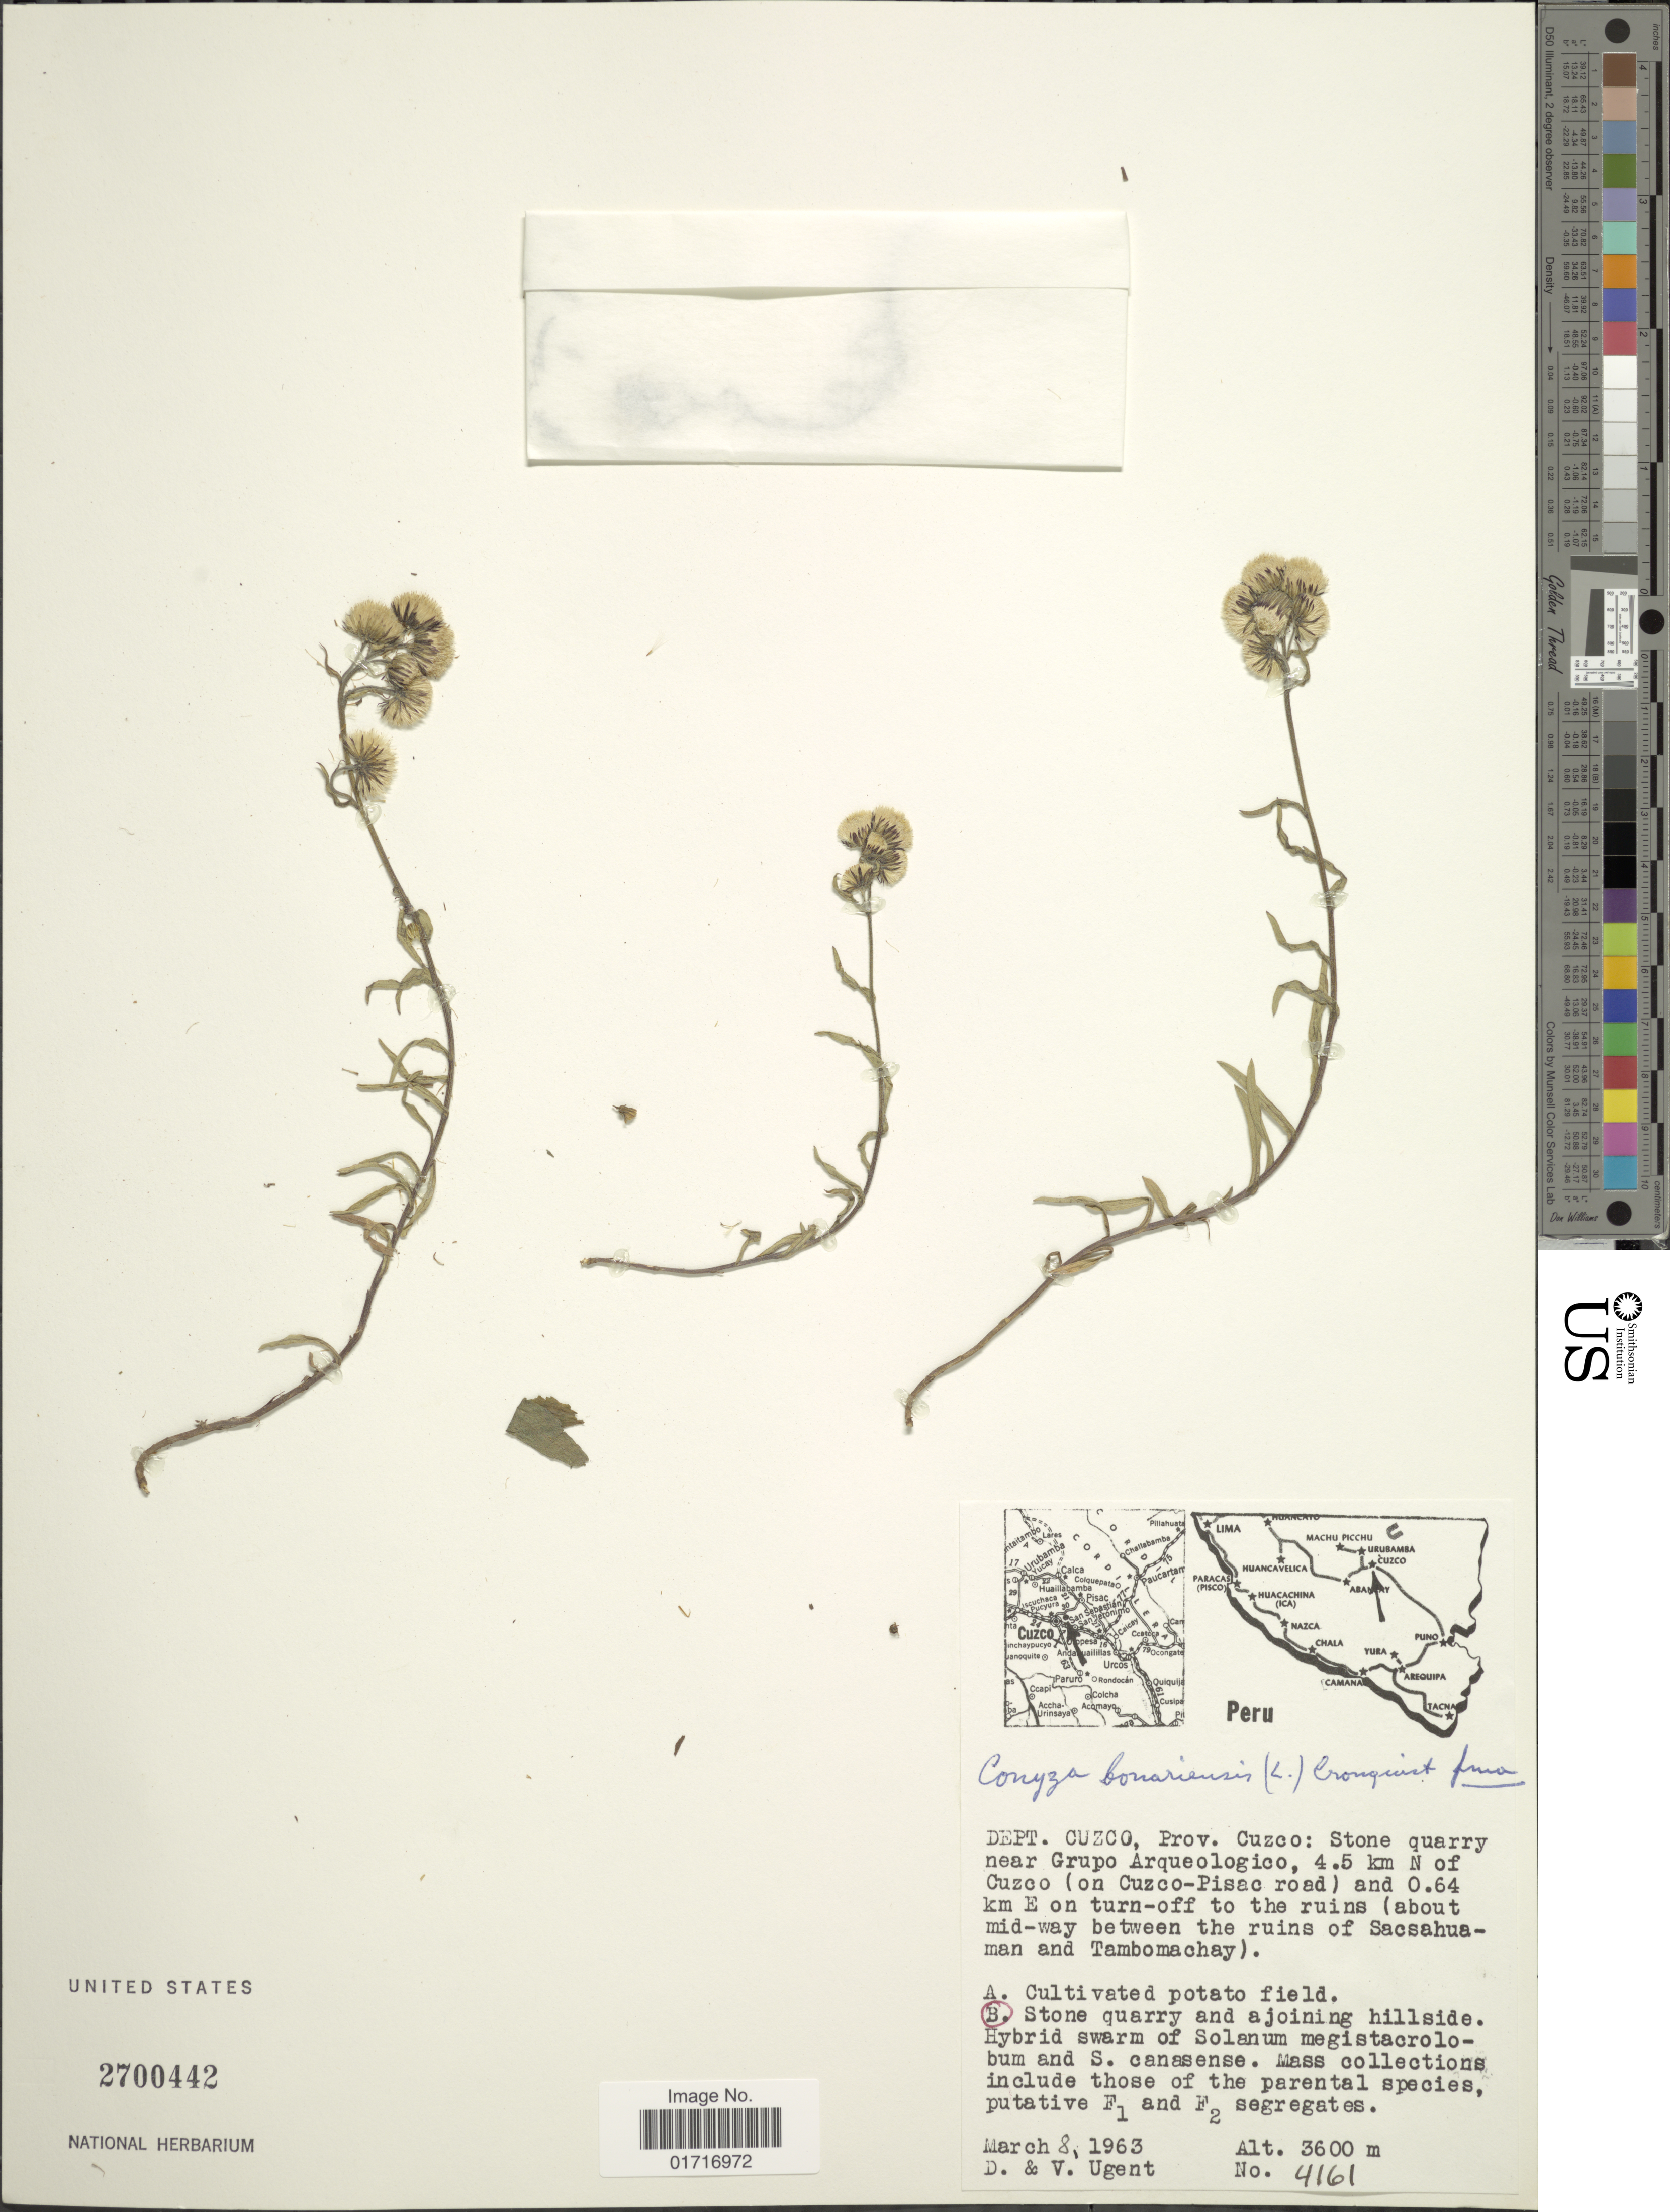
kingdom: Plantae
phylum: Tracheophyta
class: Magnoliopsida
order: Asterales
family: Asteraceae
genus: Conyza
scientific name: Conyza bonariensis var. leiotheca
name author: (S.F. Blake) Cuatrec.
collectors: D. Ugent & V. Ugent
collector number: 4161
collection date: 1963-03-08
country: Peru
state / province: Cusco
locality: Dept. Cuzco, Prov. Cuzco: Stone quarry near Grupo Arguelogico, 4.5 km N of Cuzco (on Cuzco-Pisac road) and 0.64 km E on turn-off to the ruins (about mid-way between the ruins of Sacsahuaman and Tambomachay)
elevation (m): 3600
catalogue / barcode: US 2700442